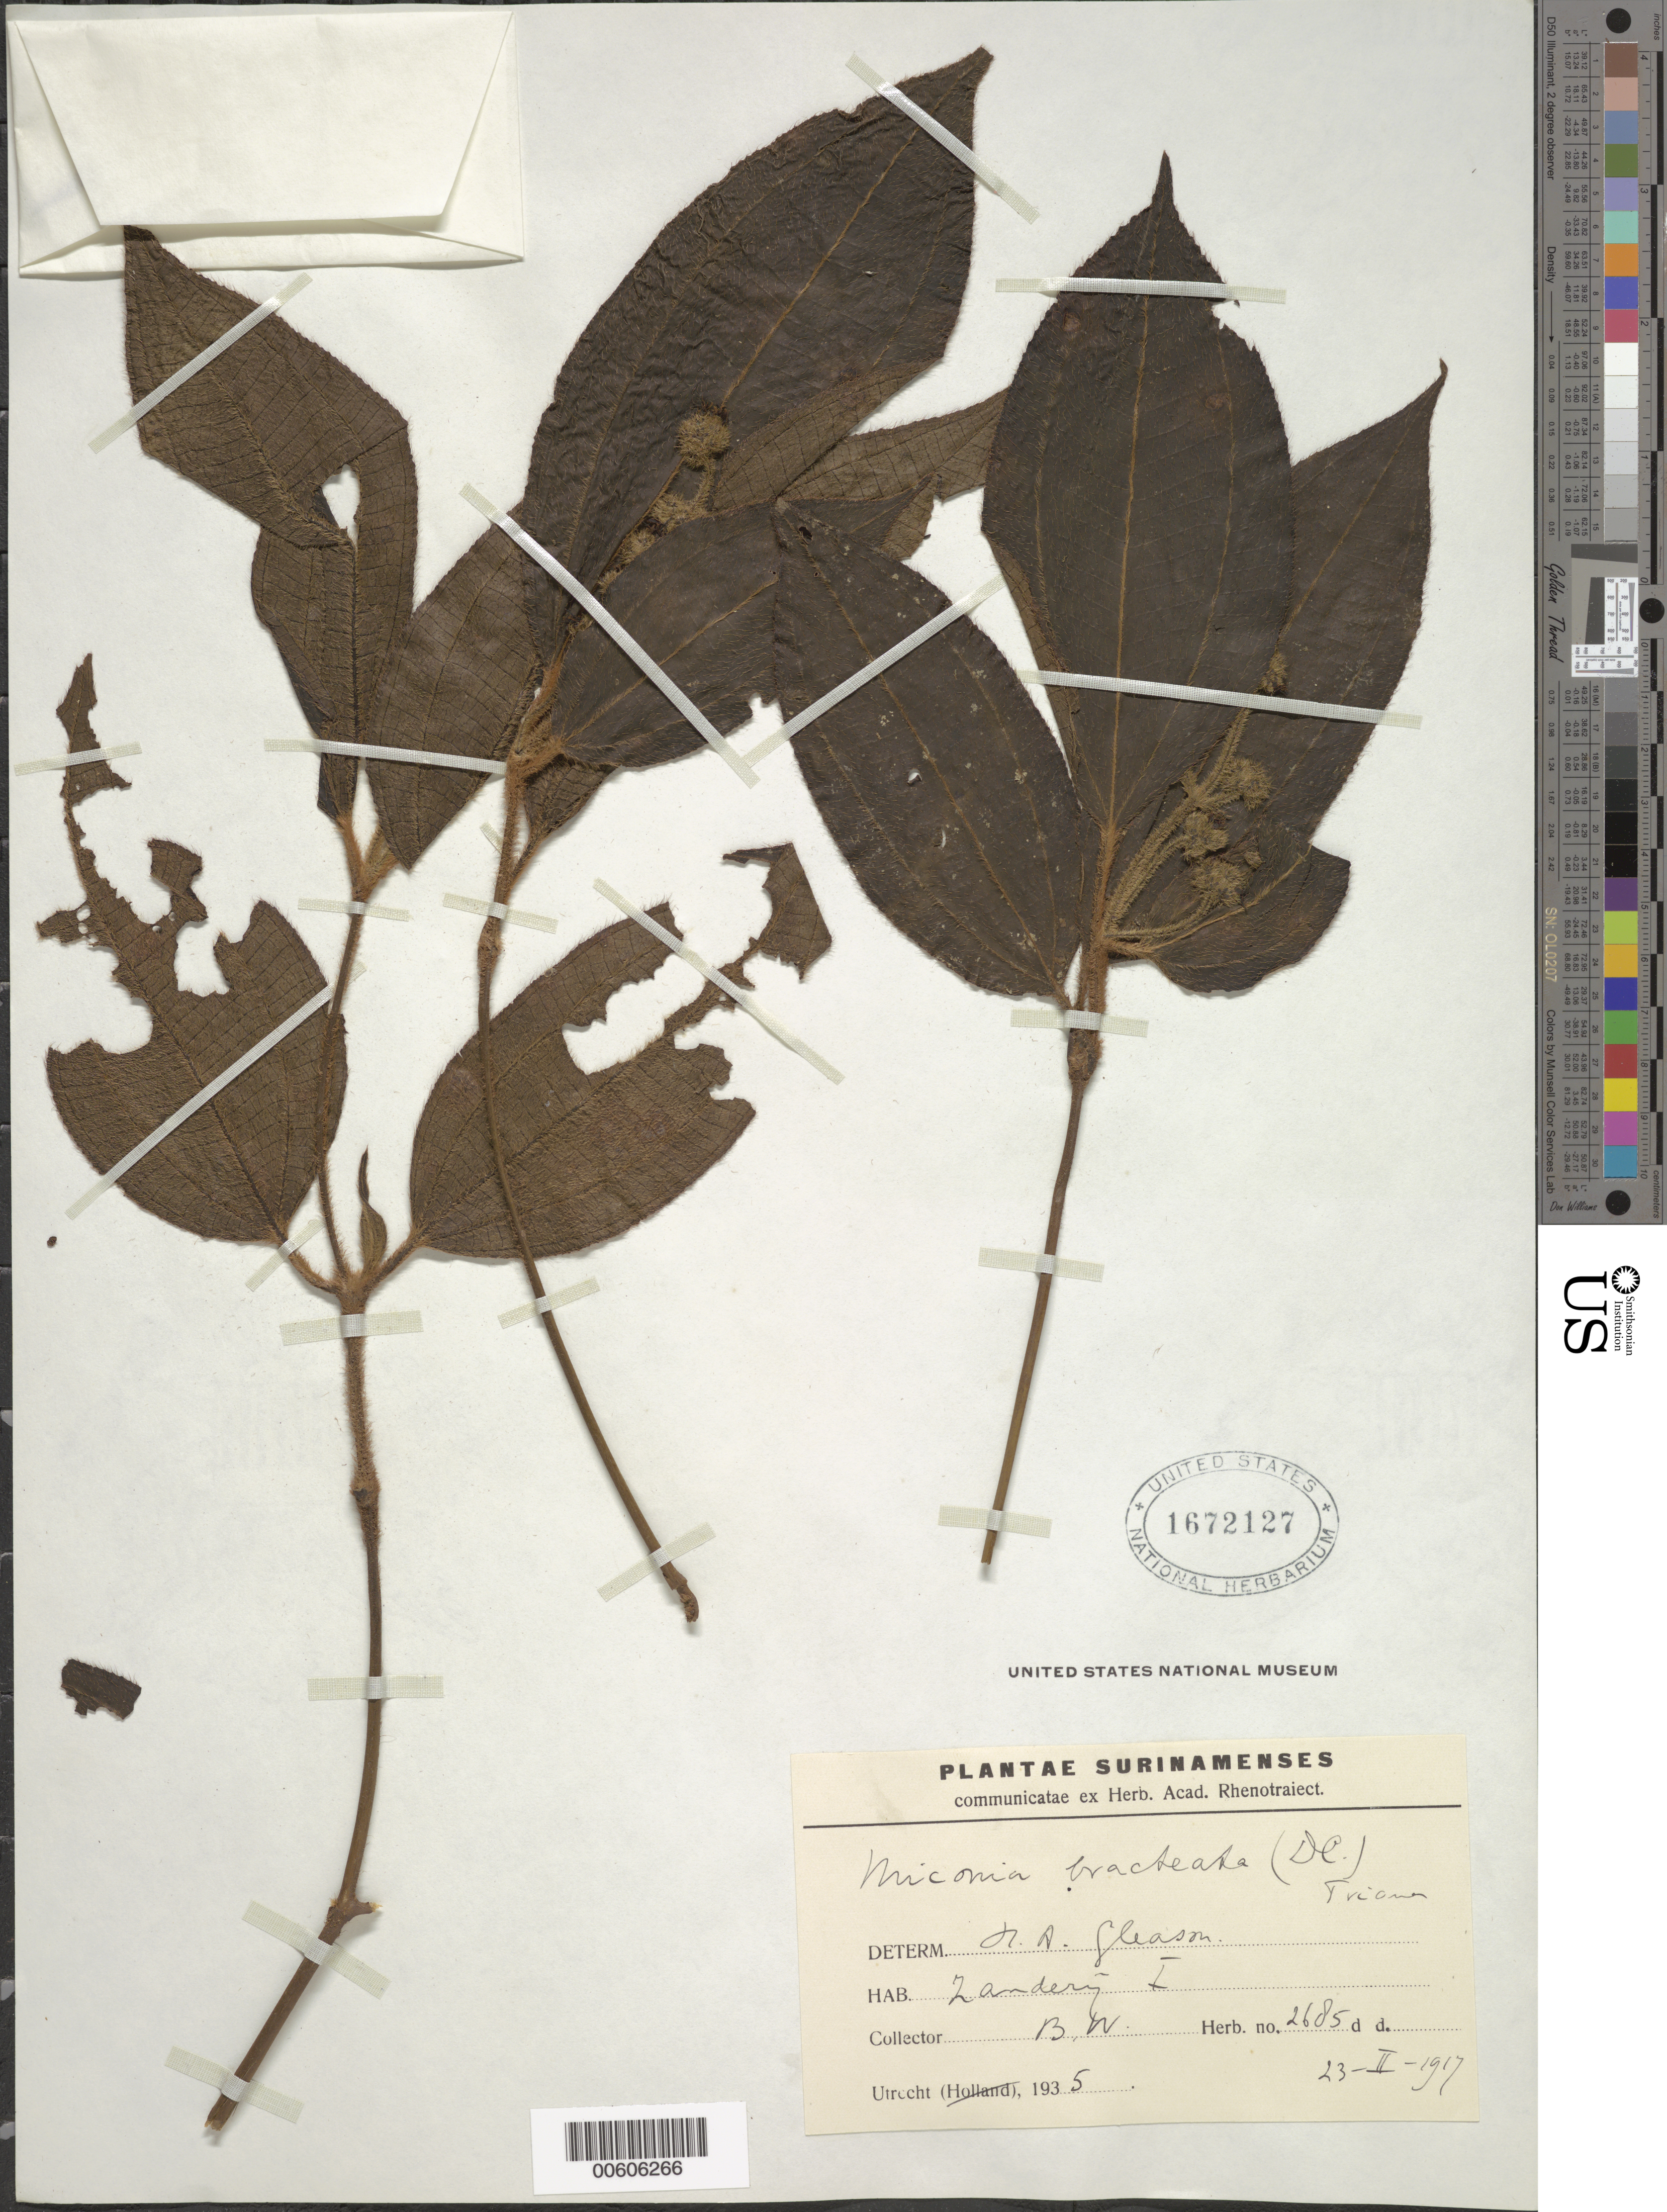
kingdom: Plantae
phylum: Tracheophyta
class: Magnoliopsida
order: Myrtales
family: Melastomataceae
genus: Miconia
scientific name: Miconia bracteata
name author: (DC.) Triana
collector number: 2685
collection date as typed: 23-Feb-17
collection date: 1917-02-23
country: Suriname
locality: Zanderij I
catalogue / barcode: US 1672127